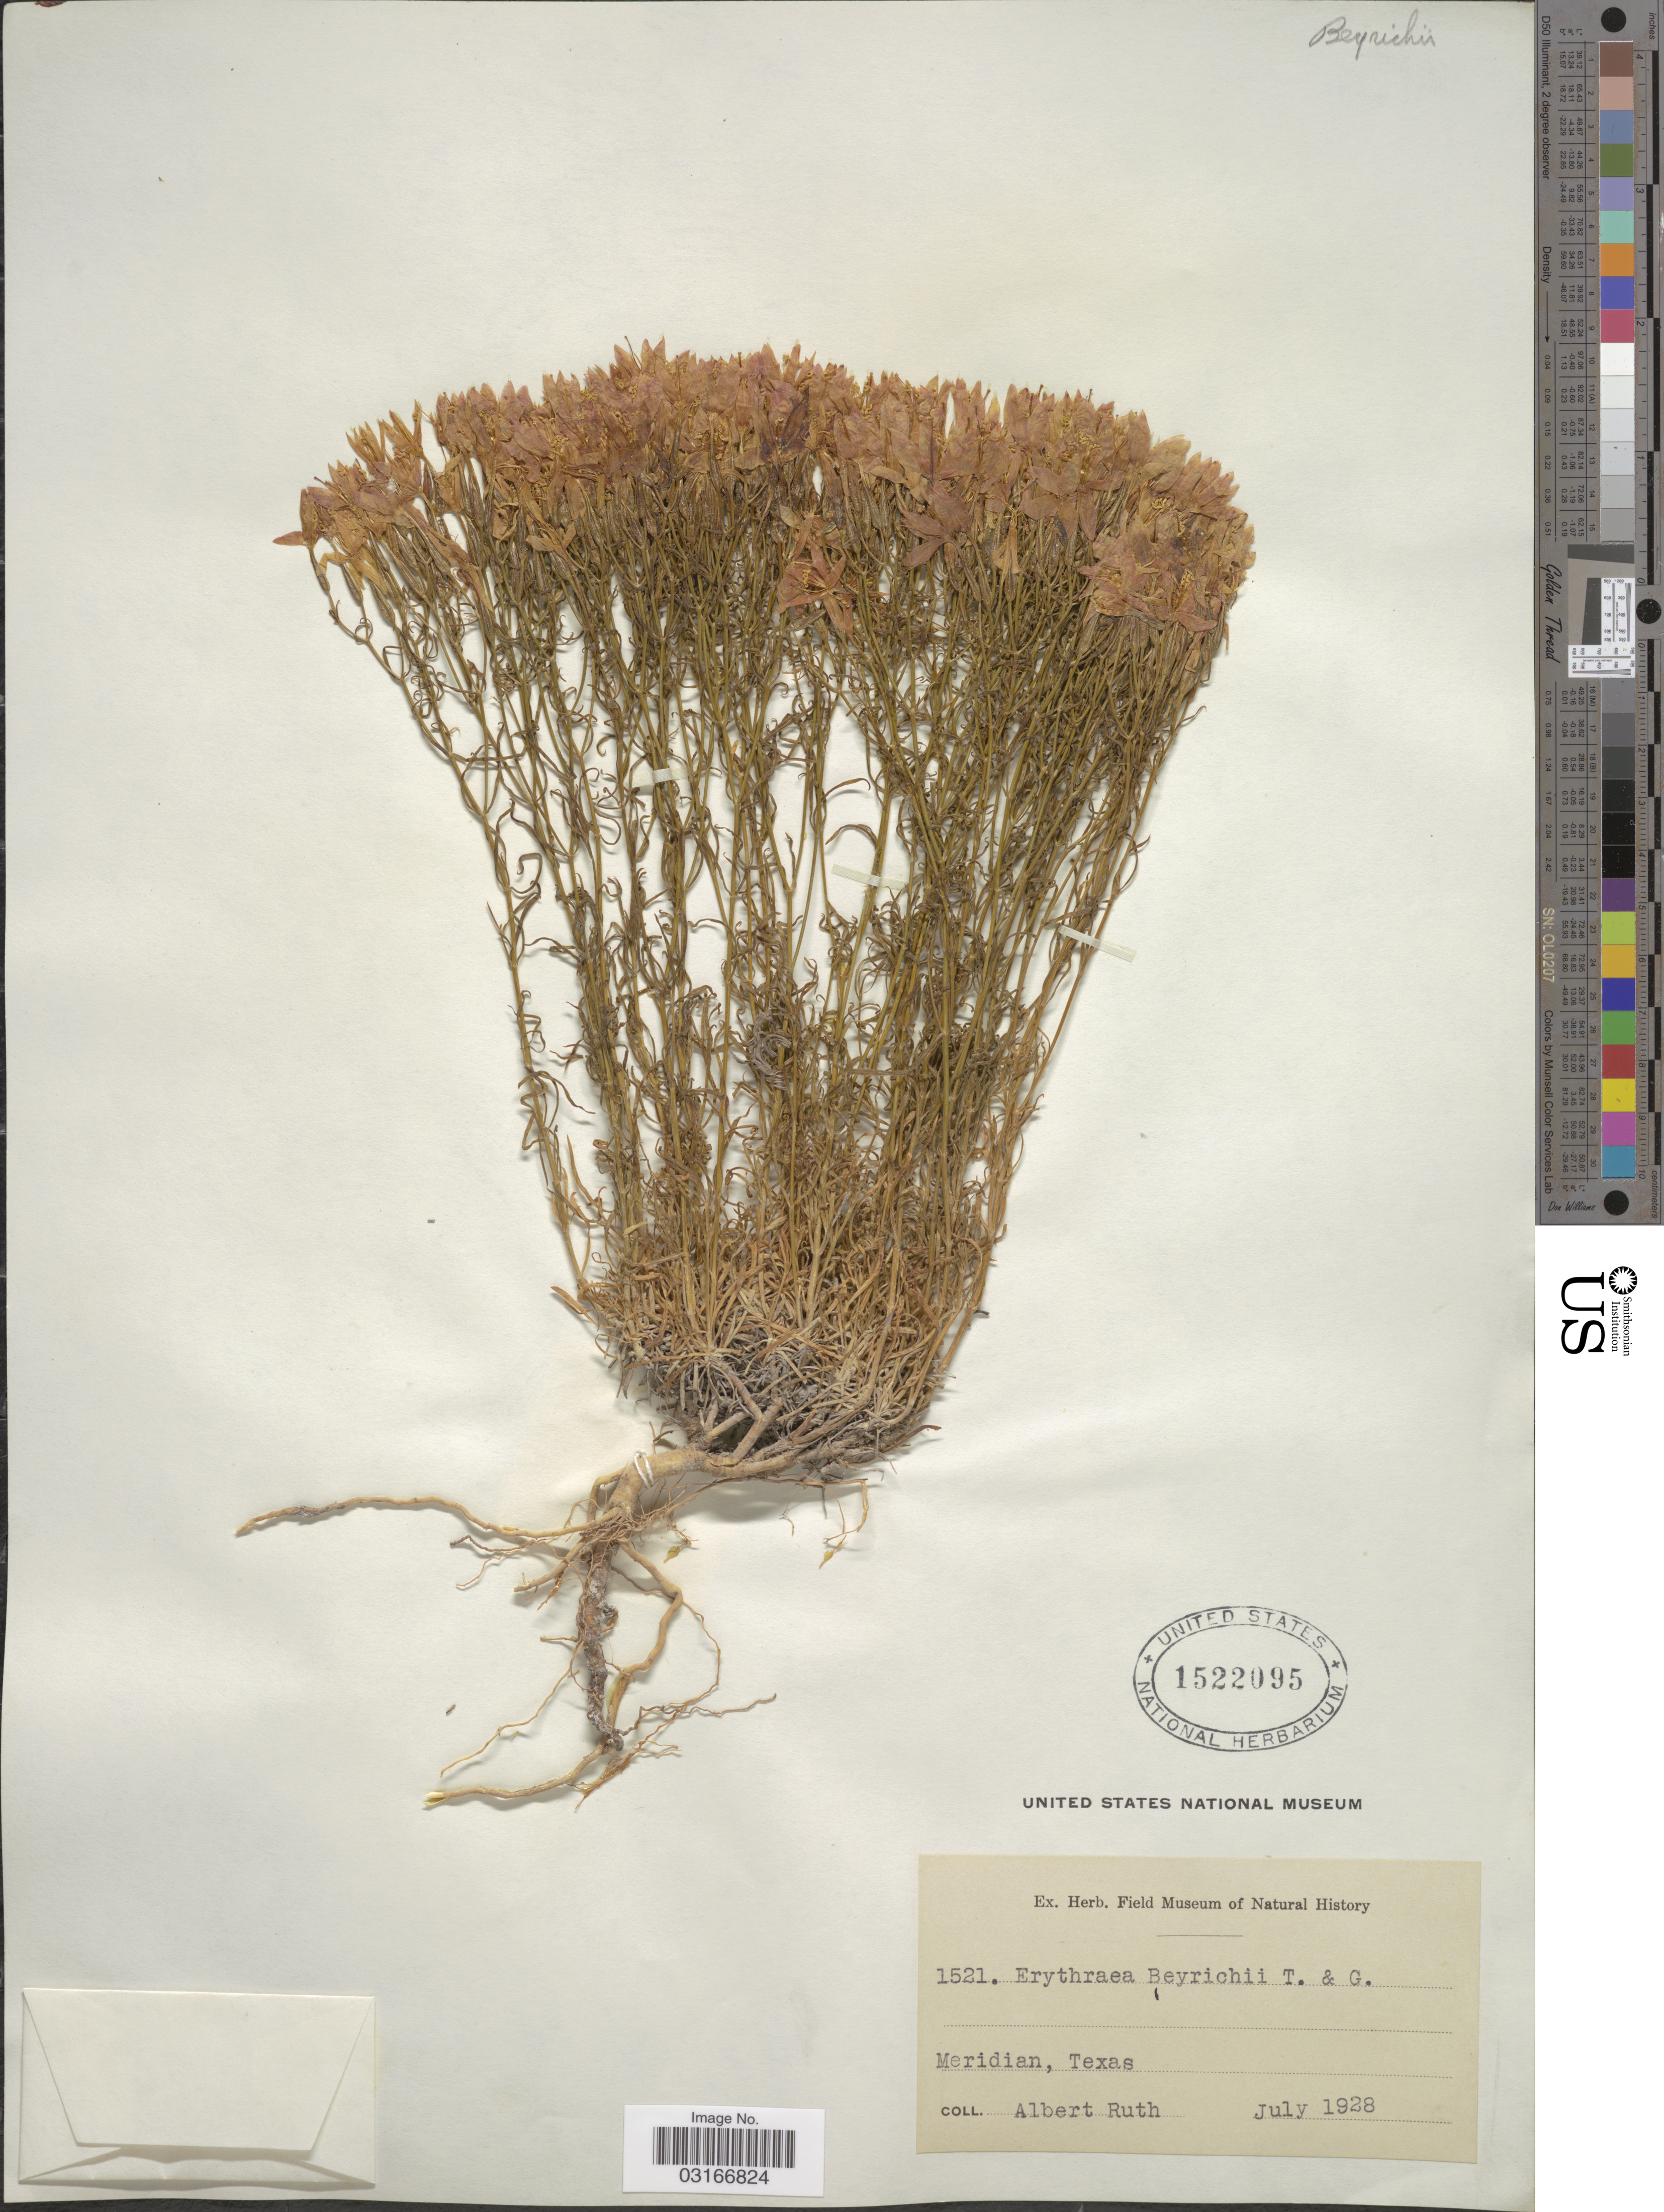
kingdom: Plantae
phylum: Tracheophyta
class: Magnoliopsida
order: Gentianales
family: Gentianaceae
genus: Centaurium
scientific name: Centaurium beyrichii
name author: (Torr.) B.L. Rob.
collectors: A. Ruth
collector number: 1521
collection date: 1928-07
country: United States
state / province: Texas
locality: Meridian.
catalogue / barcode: US 1522095